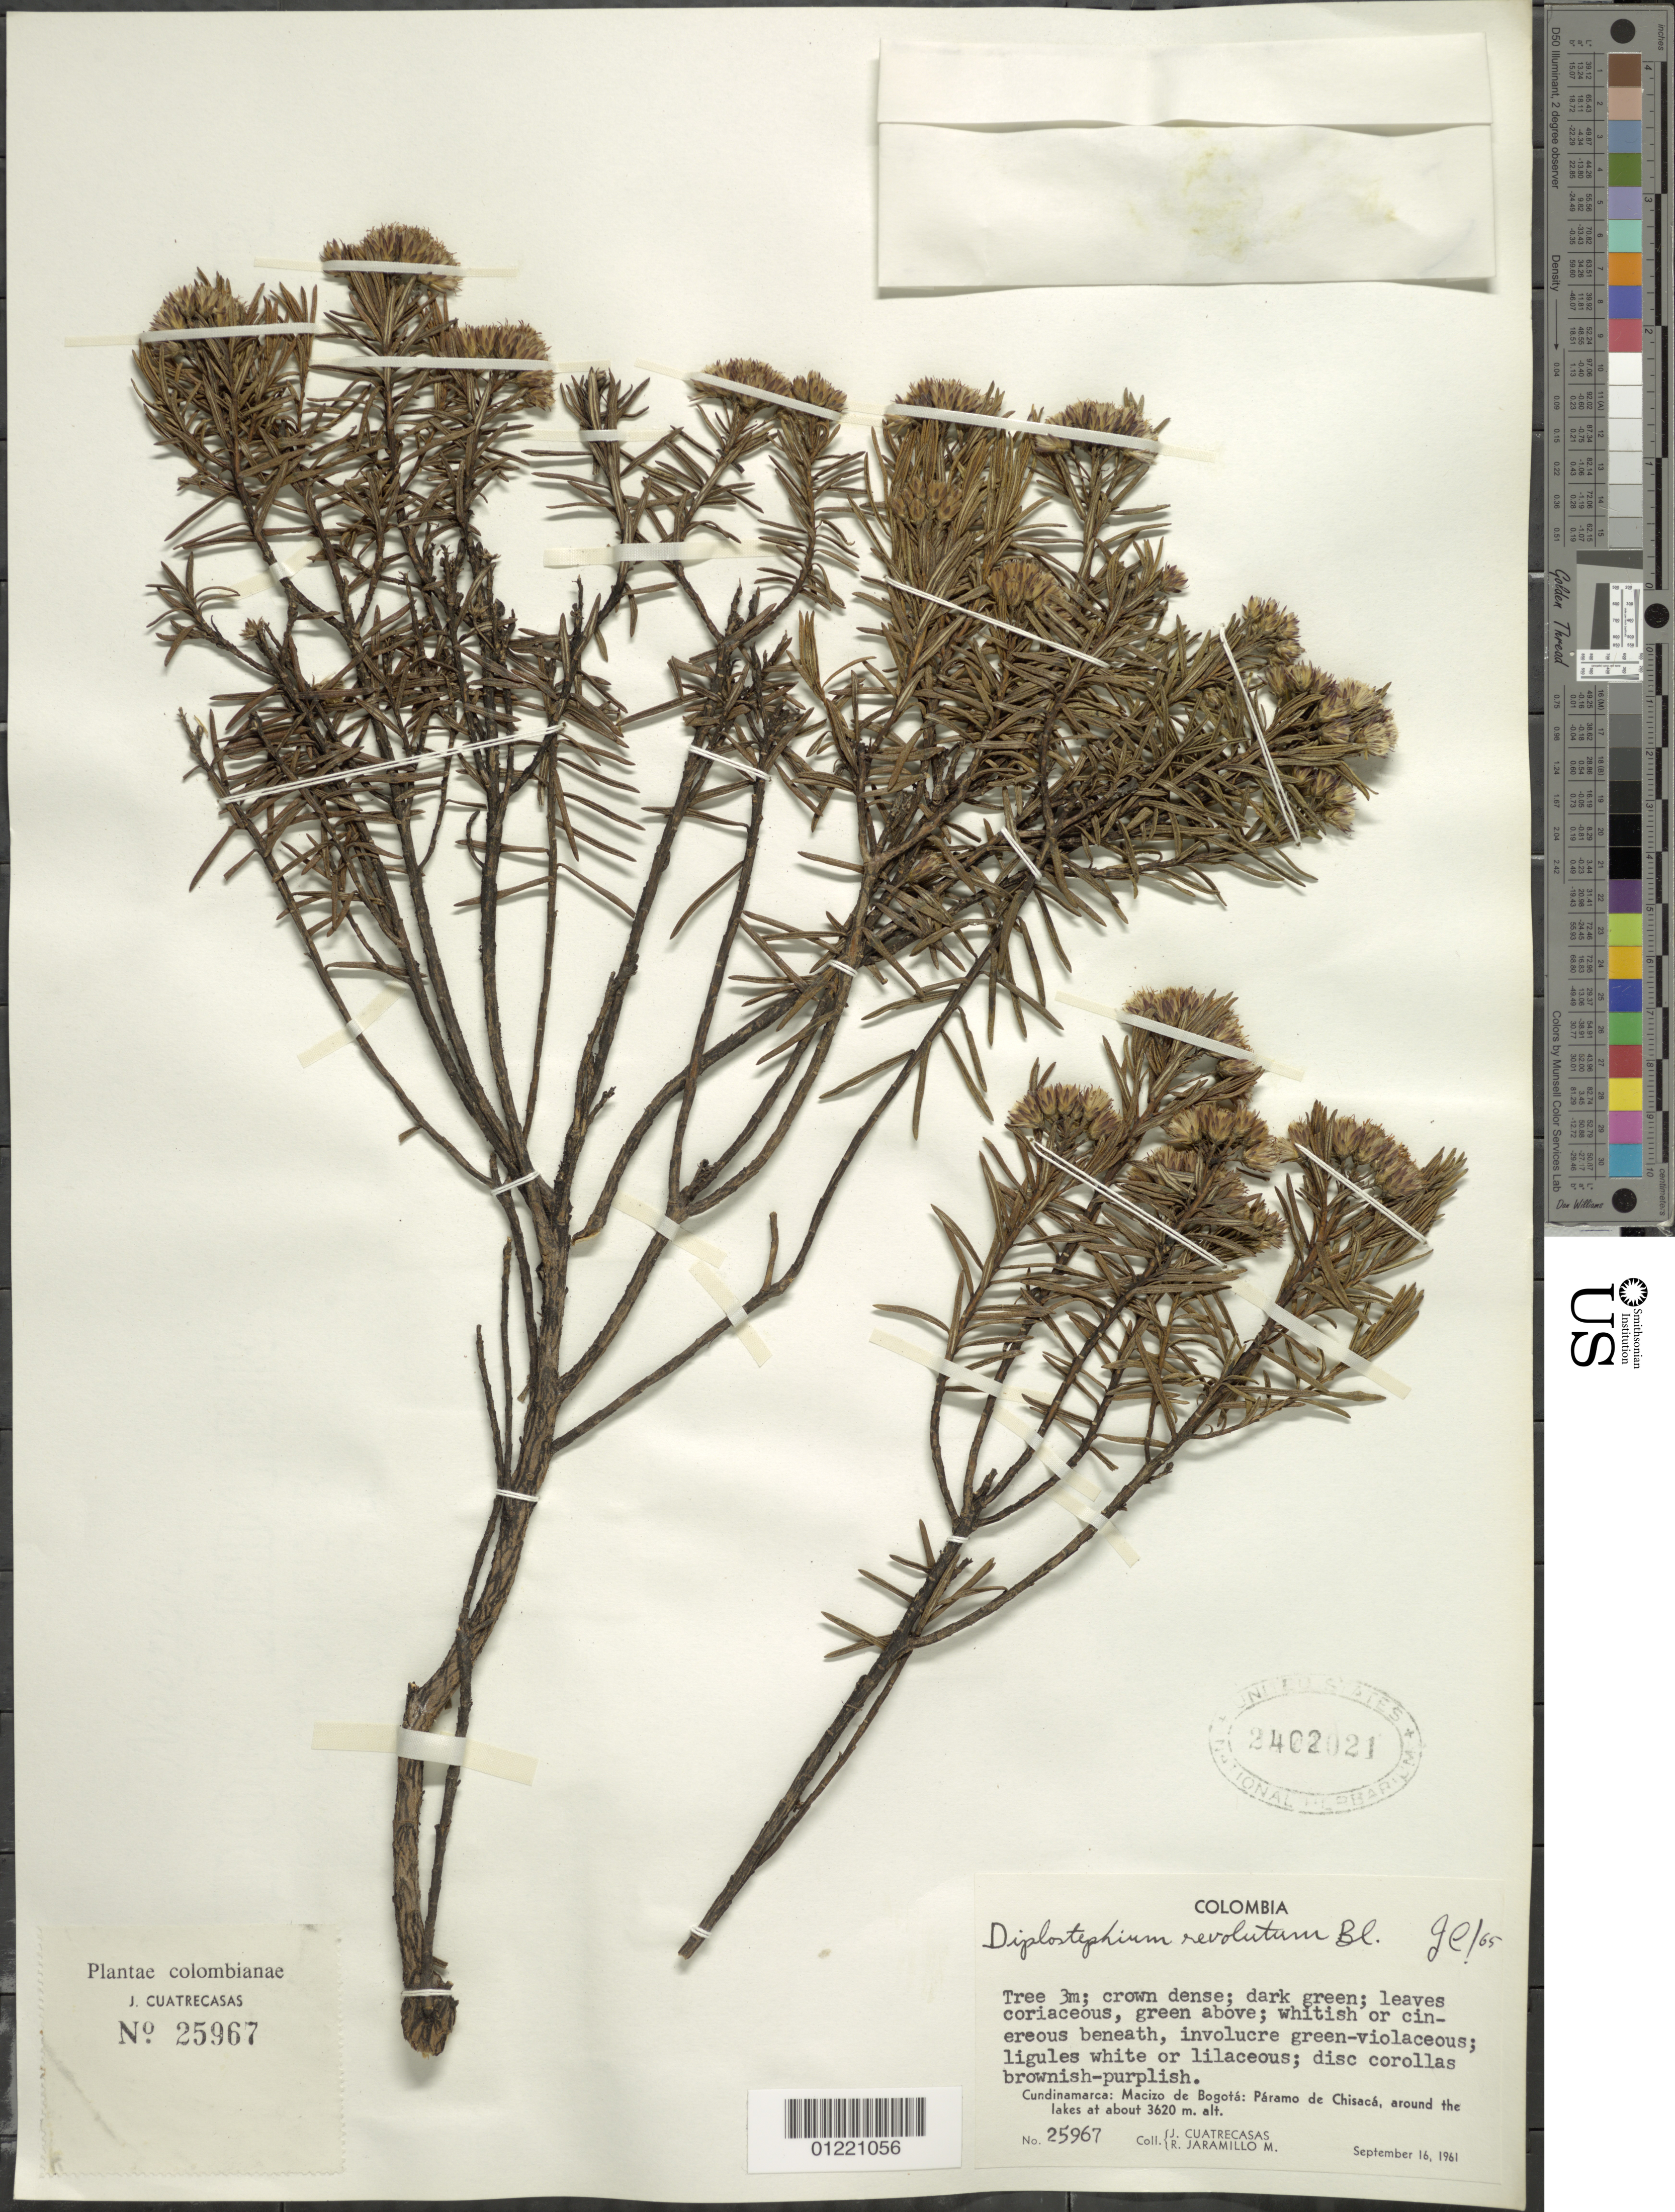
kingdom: Plantae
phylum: Tracheophyta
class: Magnoliopsida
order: Asterales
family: Asteraceae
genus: Diplostephium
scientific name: Diplostephium revolutum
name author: S.F. Blake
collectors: J. Cuatrecasas & R. Jaramillo M.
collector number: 25967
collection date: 1961-09-16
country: Colombia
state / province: Cundinamarca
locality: Macizo de Bogota: Páramo de Chisacá, around the lakes.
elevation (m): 3620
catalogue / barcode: US 2402021